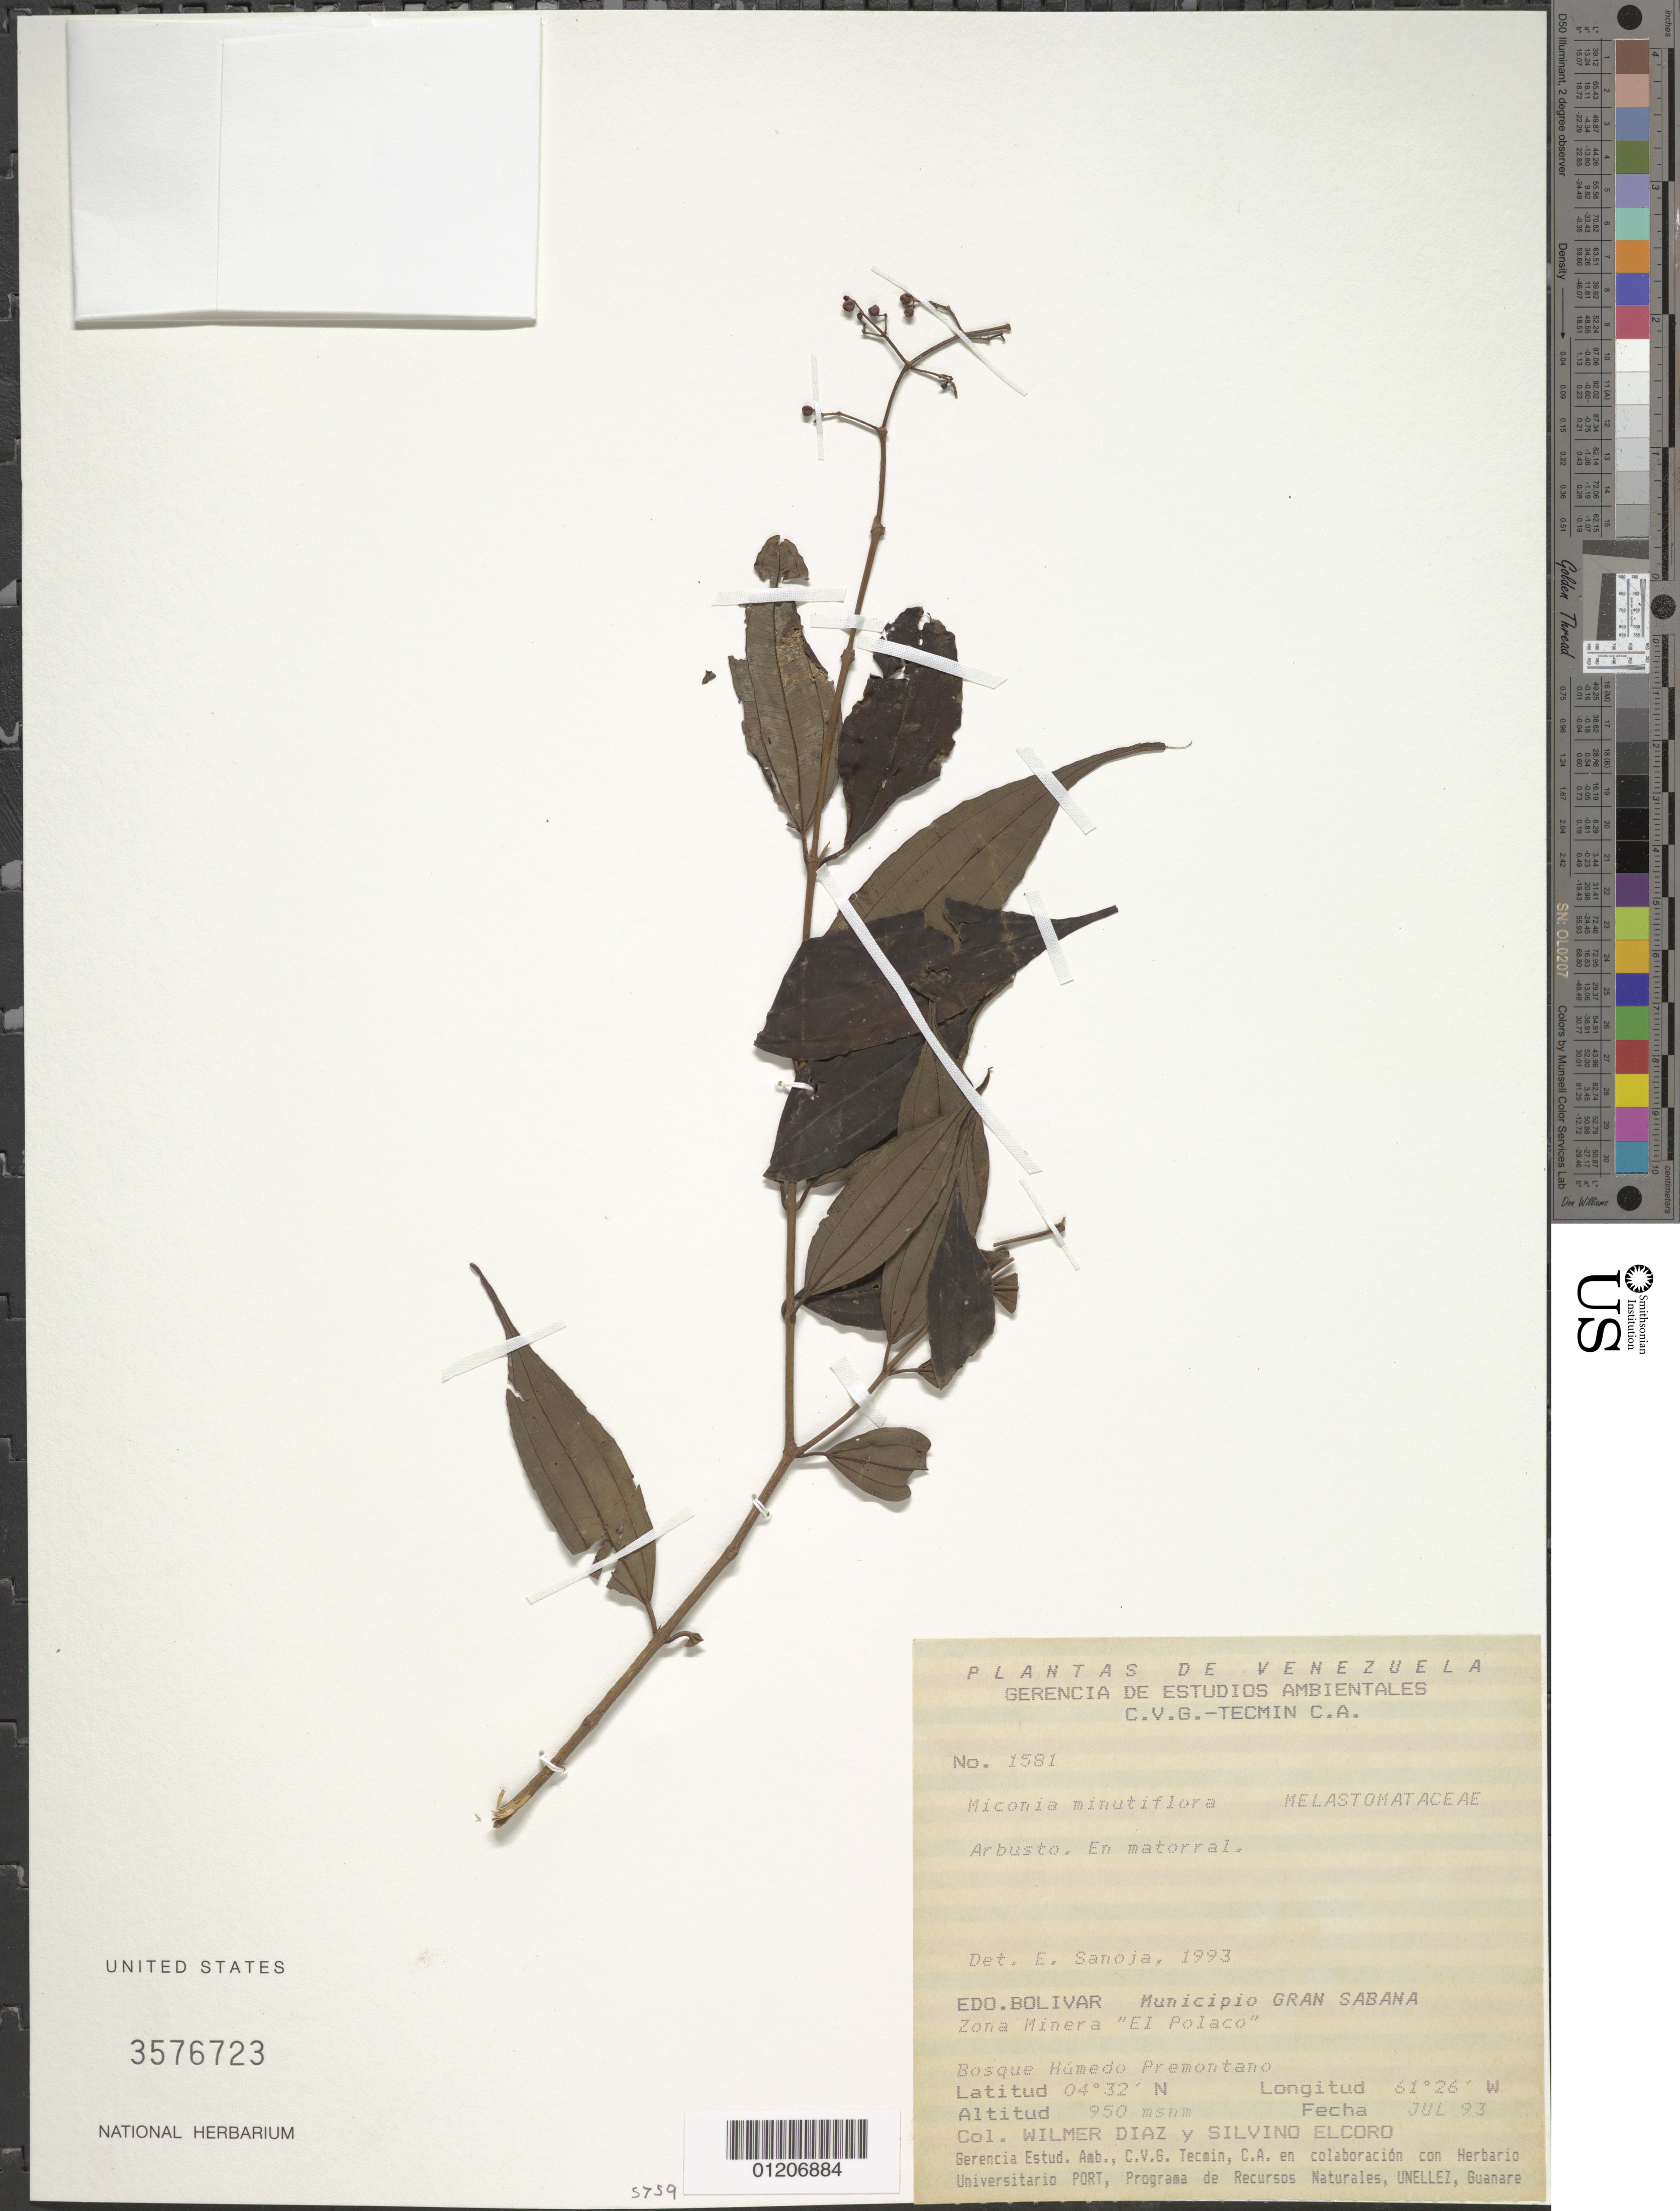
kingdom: Plantae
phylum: Tracheophyta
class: Magnoliopsida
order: Myrtales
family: Melastomataceae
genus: Miconia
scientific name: Miconia minutiflora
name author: (Bonpl.) DC.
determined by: Sanoja-Angel, E.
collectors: W. Díaz P. & S. Elcoro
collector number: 1581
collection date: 1993-07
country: Venezuela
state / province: Bolívar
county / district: Gran Sabana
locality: Zona Minera "El Polaco"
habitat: Bosque humido premontano. En matorral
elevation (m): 950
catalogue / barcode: US 3576723